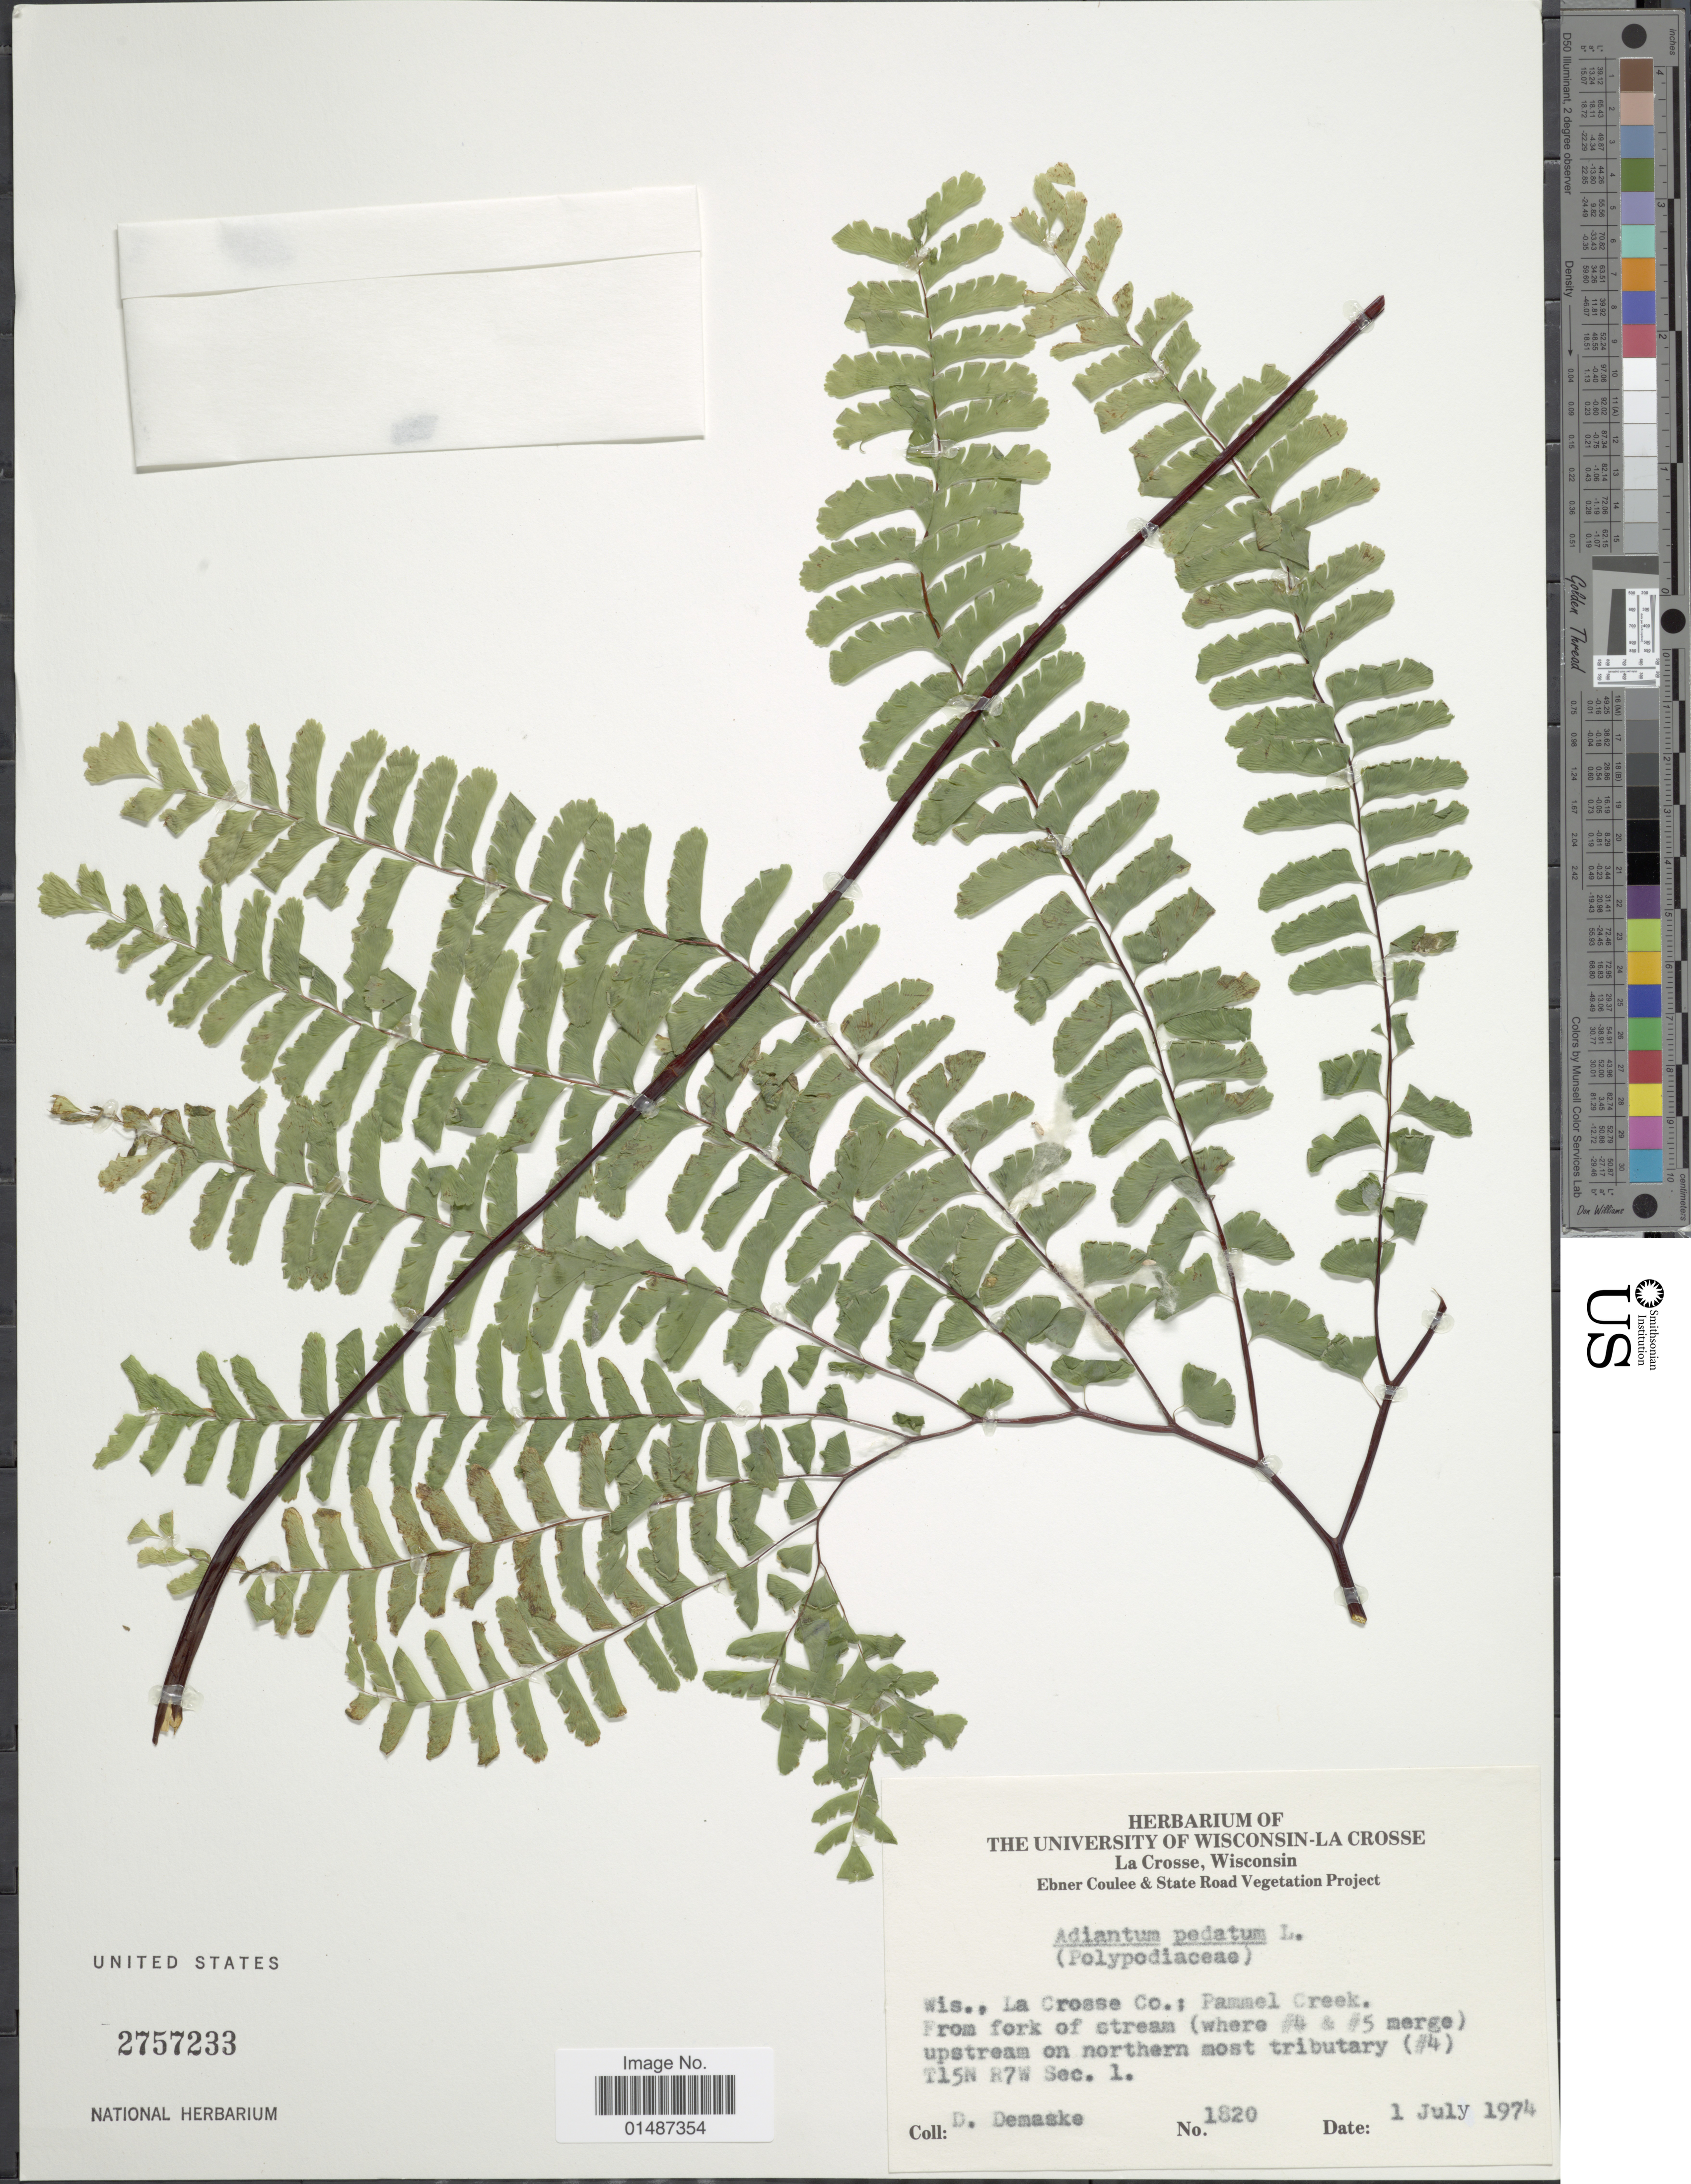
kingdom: Plantae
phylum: Tracheophyta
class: Polypodiopsida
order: Polypodiales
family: Pteridaceae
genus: Adiantum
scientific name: Adiantum pedatum var. pedatum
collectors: D. Demaske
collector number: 1820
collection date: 1974-07-01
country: United States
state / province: Wisconsin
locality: La Crosse Co.: Pammel Creek. From fork of stream (where #4 & #5 merge) upstream on northern most tributary (#4) T15N RF7W Sec. 1.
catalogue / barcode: US 2757233